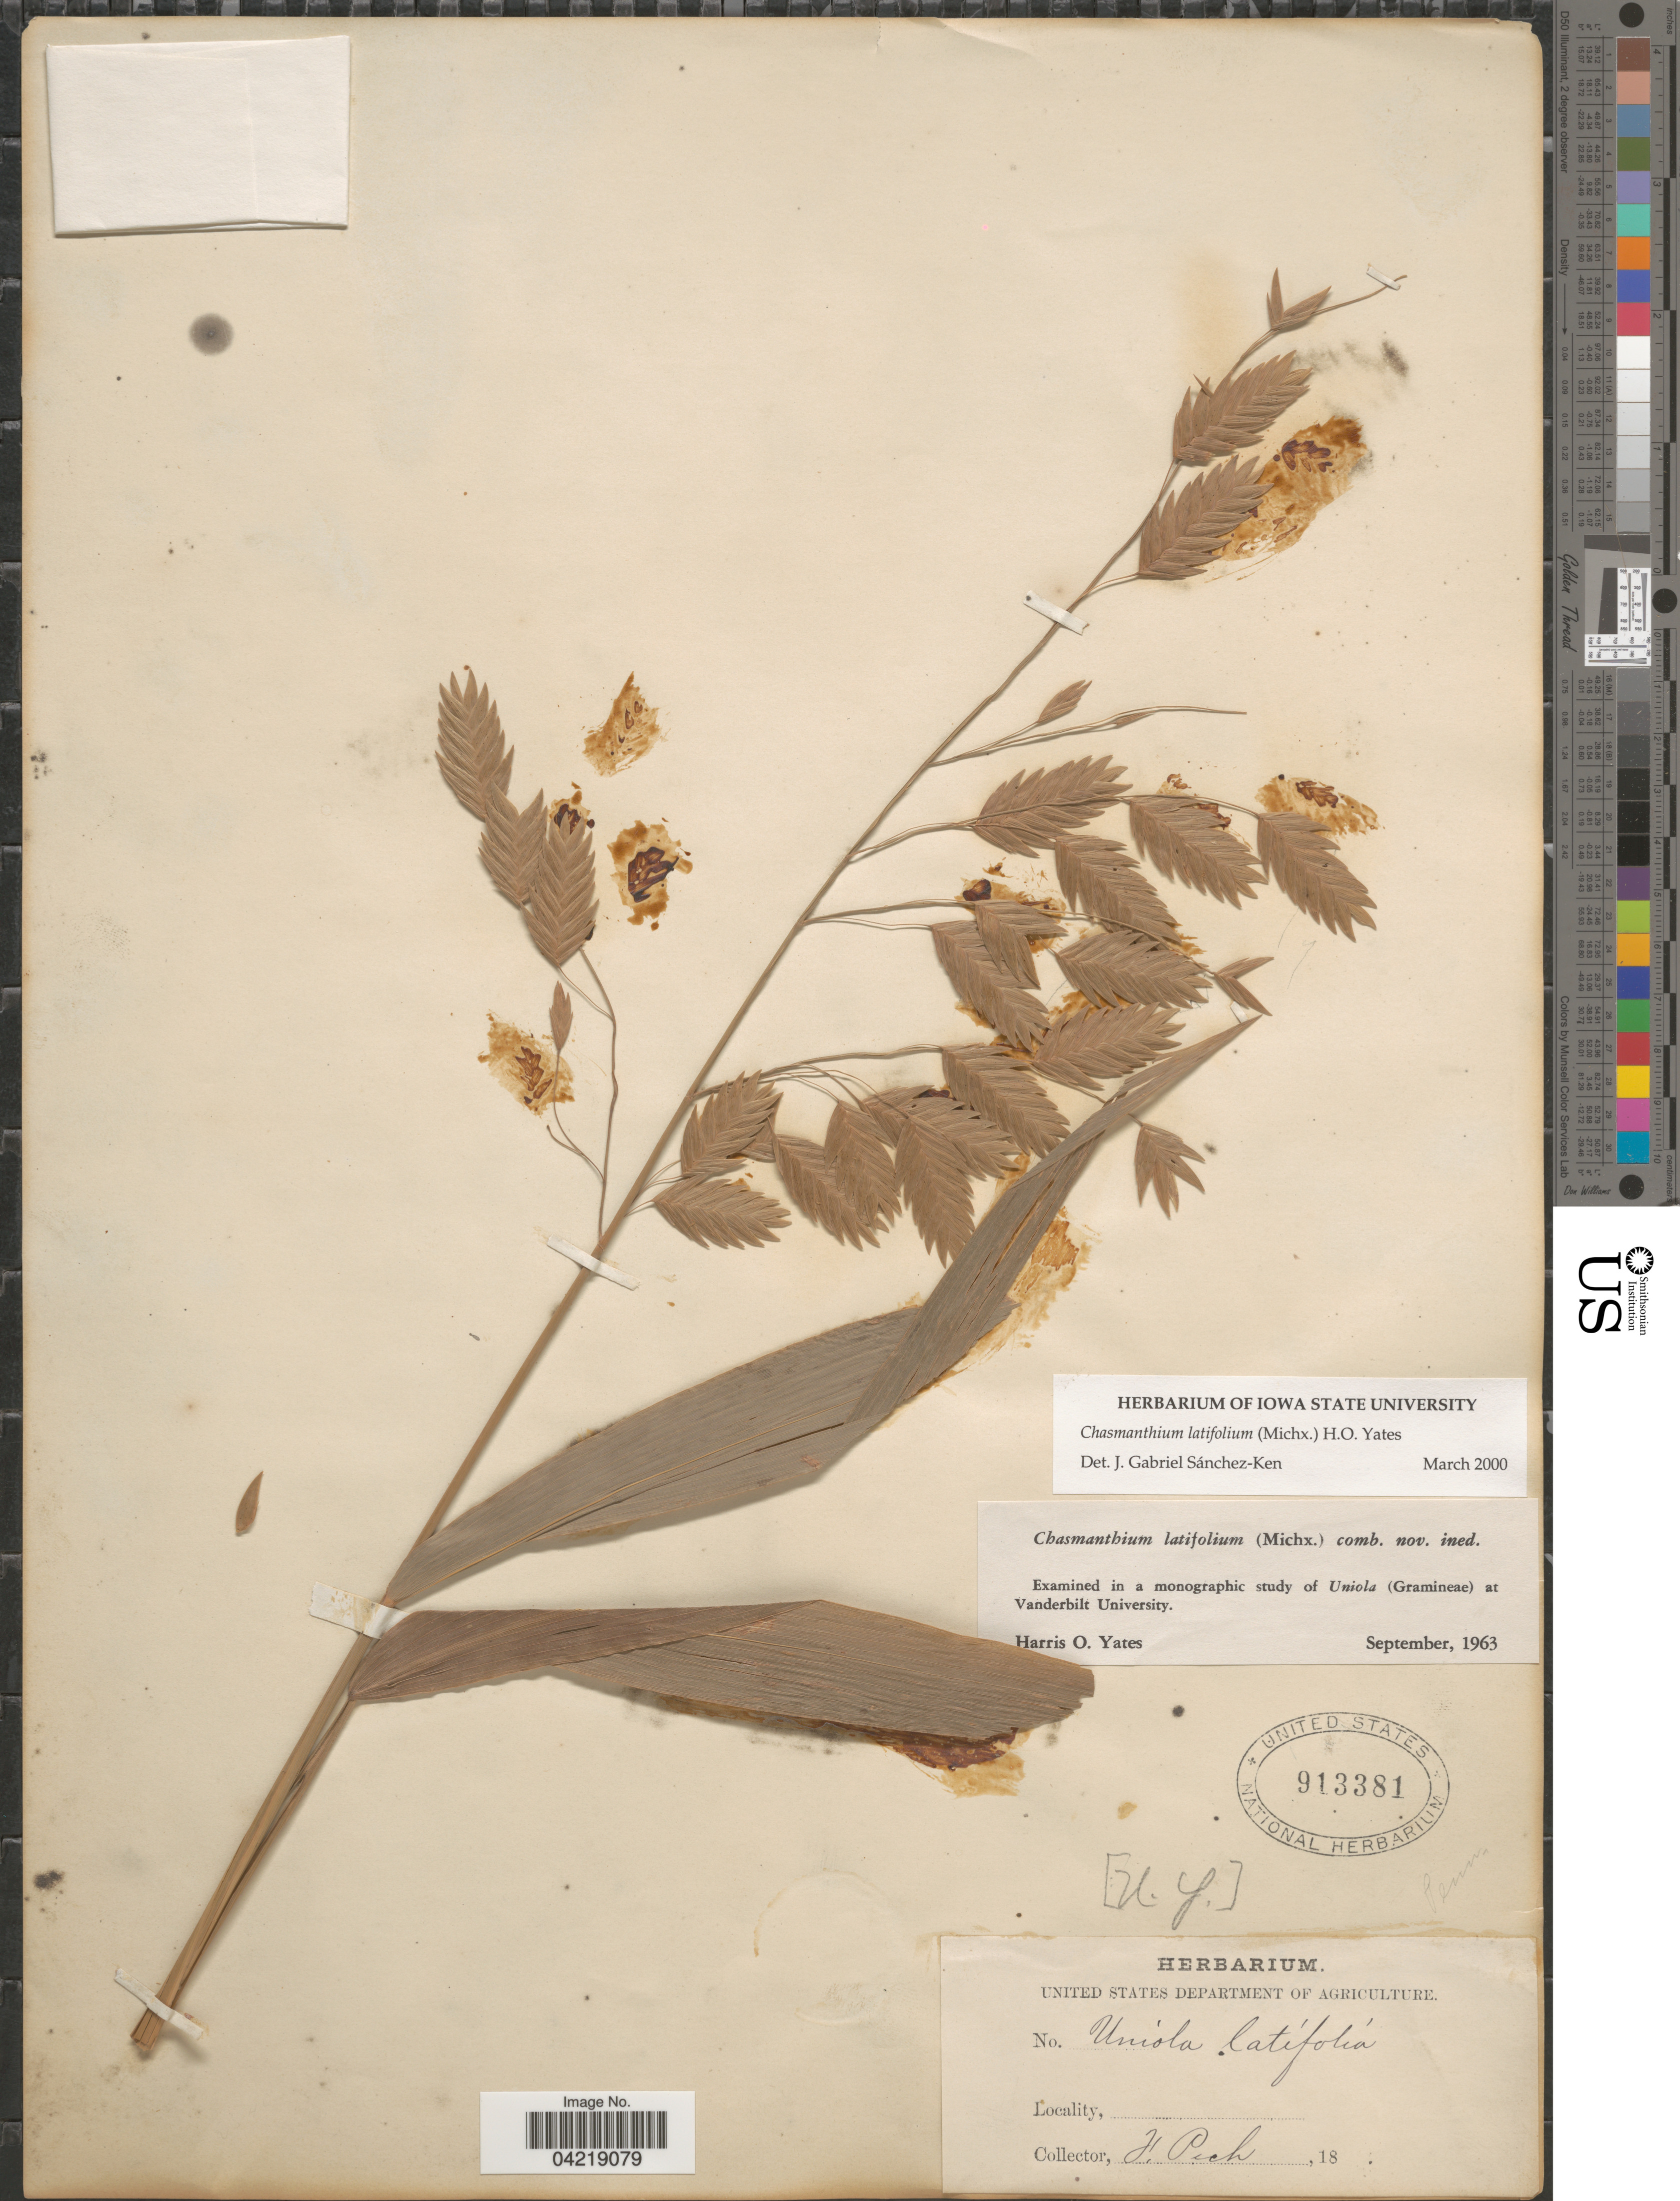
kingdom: Plantae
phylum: Tracheophyta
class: Liliopsida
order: Poales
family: Poaceae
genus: Chasmanthium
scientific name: Chasmanthium latifolium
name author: (Michx.) H.O. Yates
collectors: F. Pech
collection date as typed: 18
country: United States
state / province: New York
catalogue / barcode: US 913381